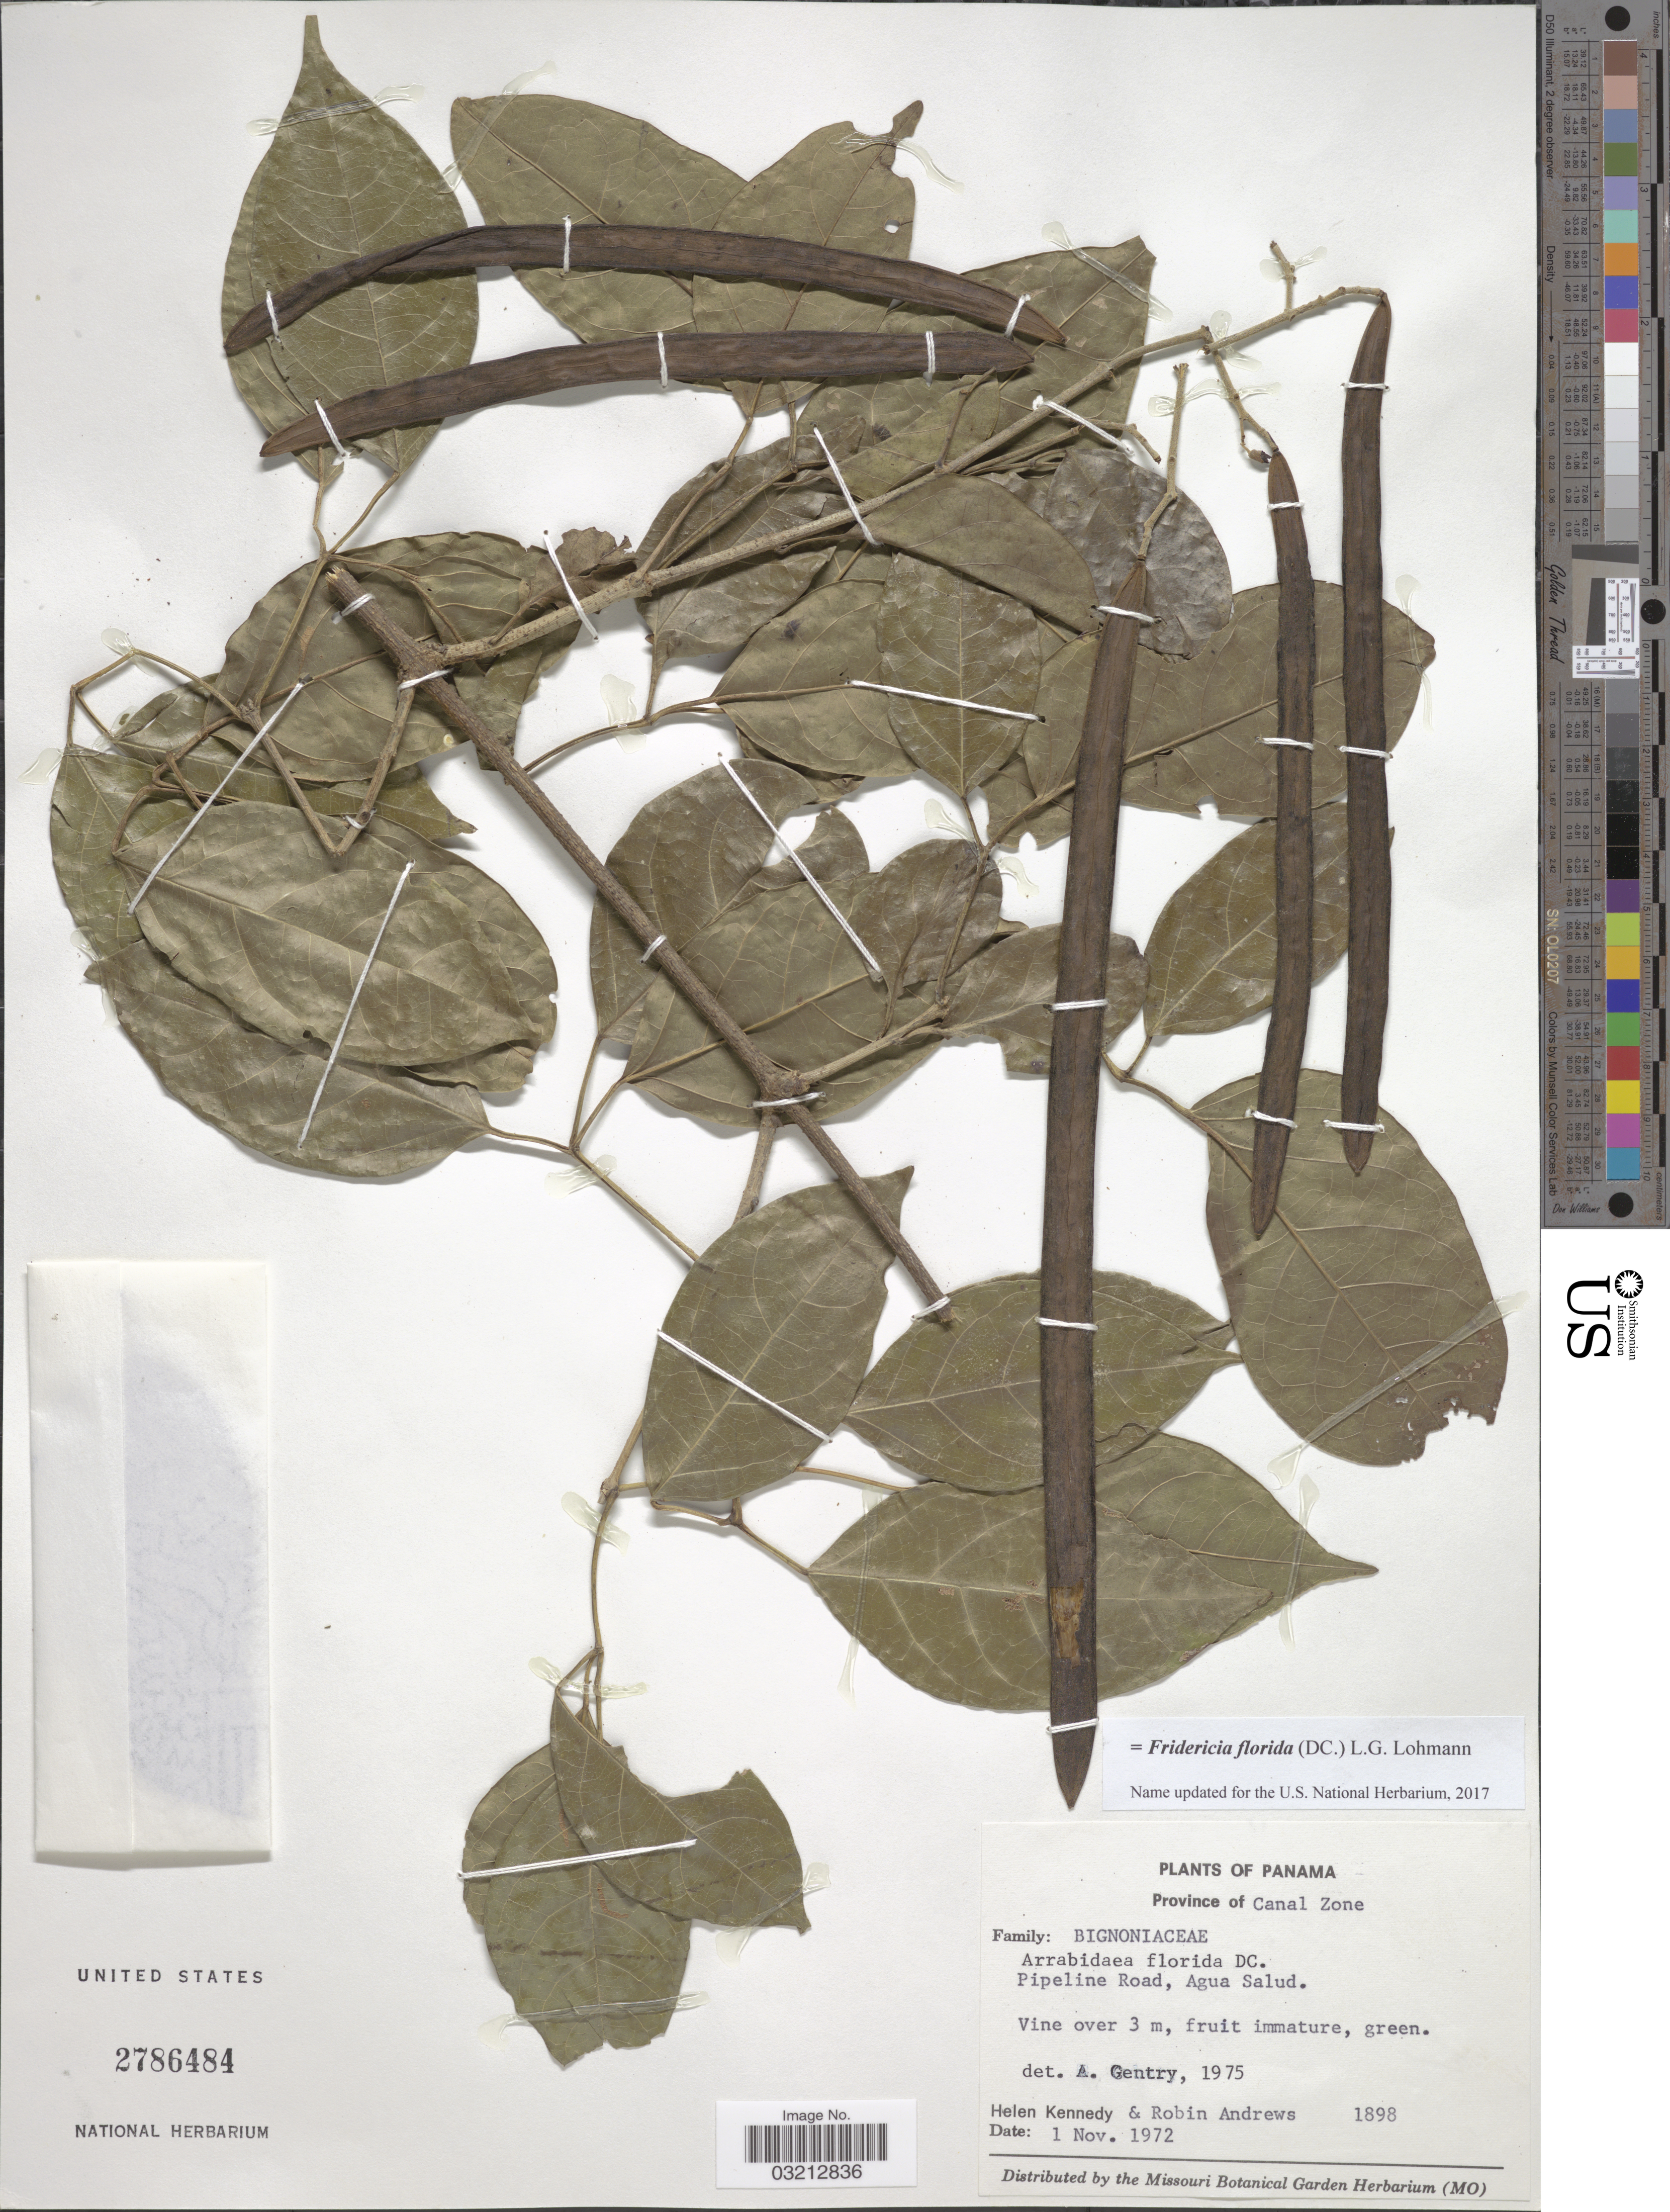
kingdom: Plantae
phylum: Tracheophyta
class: Magnoliopsida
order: Lamiales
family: Bignoniaceae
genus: Fridericia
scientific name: Fridericia florida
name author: (DC.) L.G. Lohmann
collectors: H. Kennedy & R. Andrews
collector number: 1898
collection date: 1972-11-01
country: Panama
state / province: Colón / Panamá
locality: Province of Canal Zone. Pipeline Road, Agua Salud.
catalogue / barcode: US 2786484